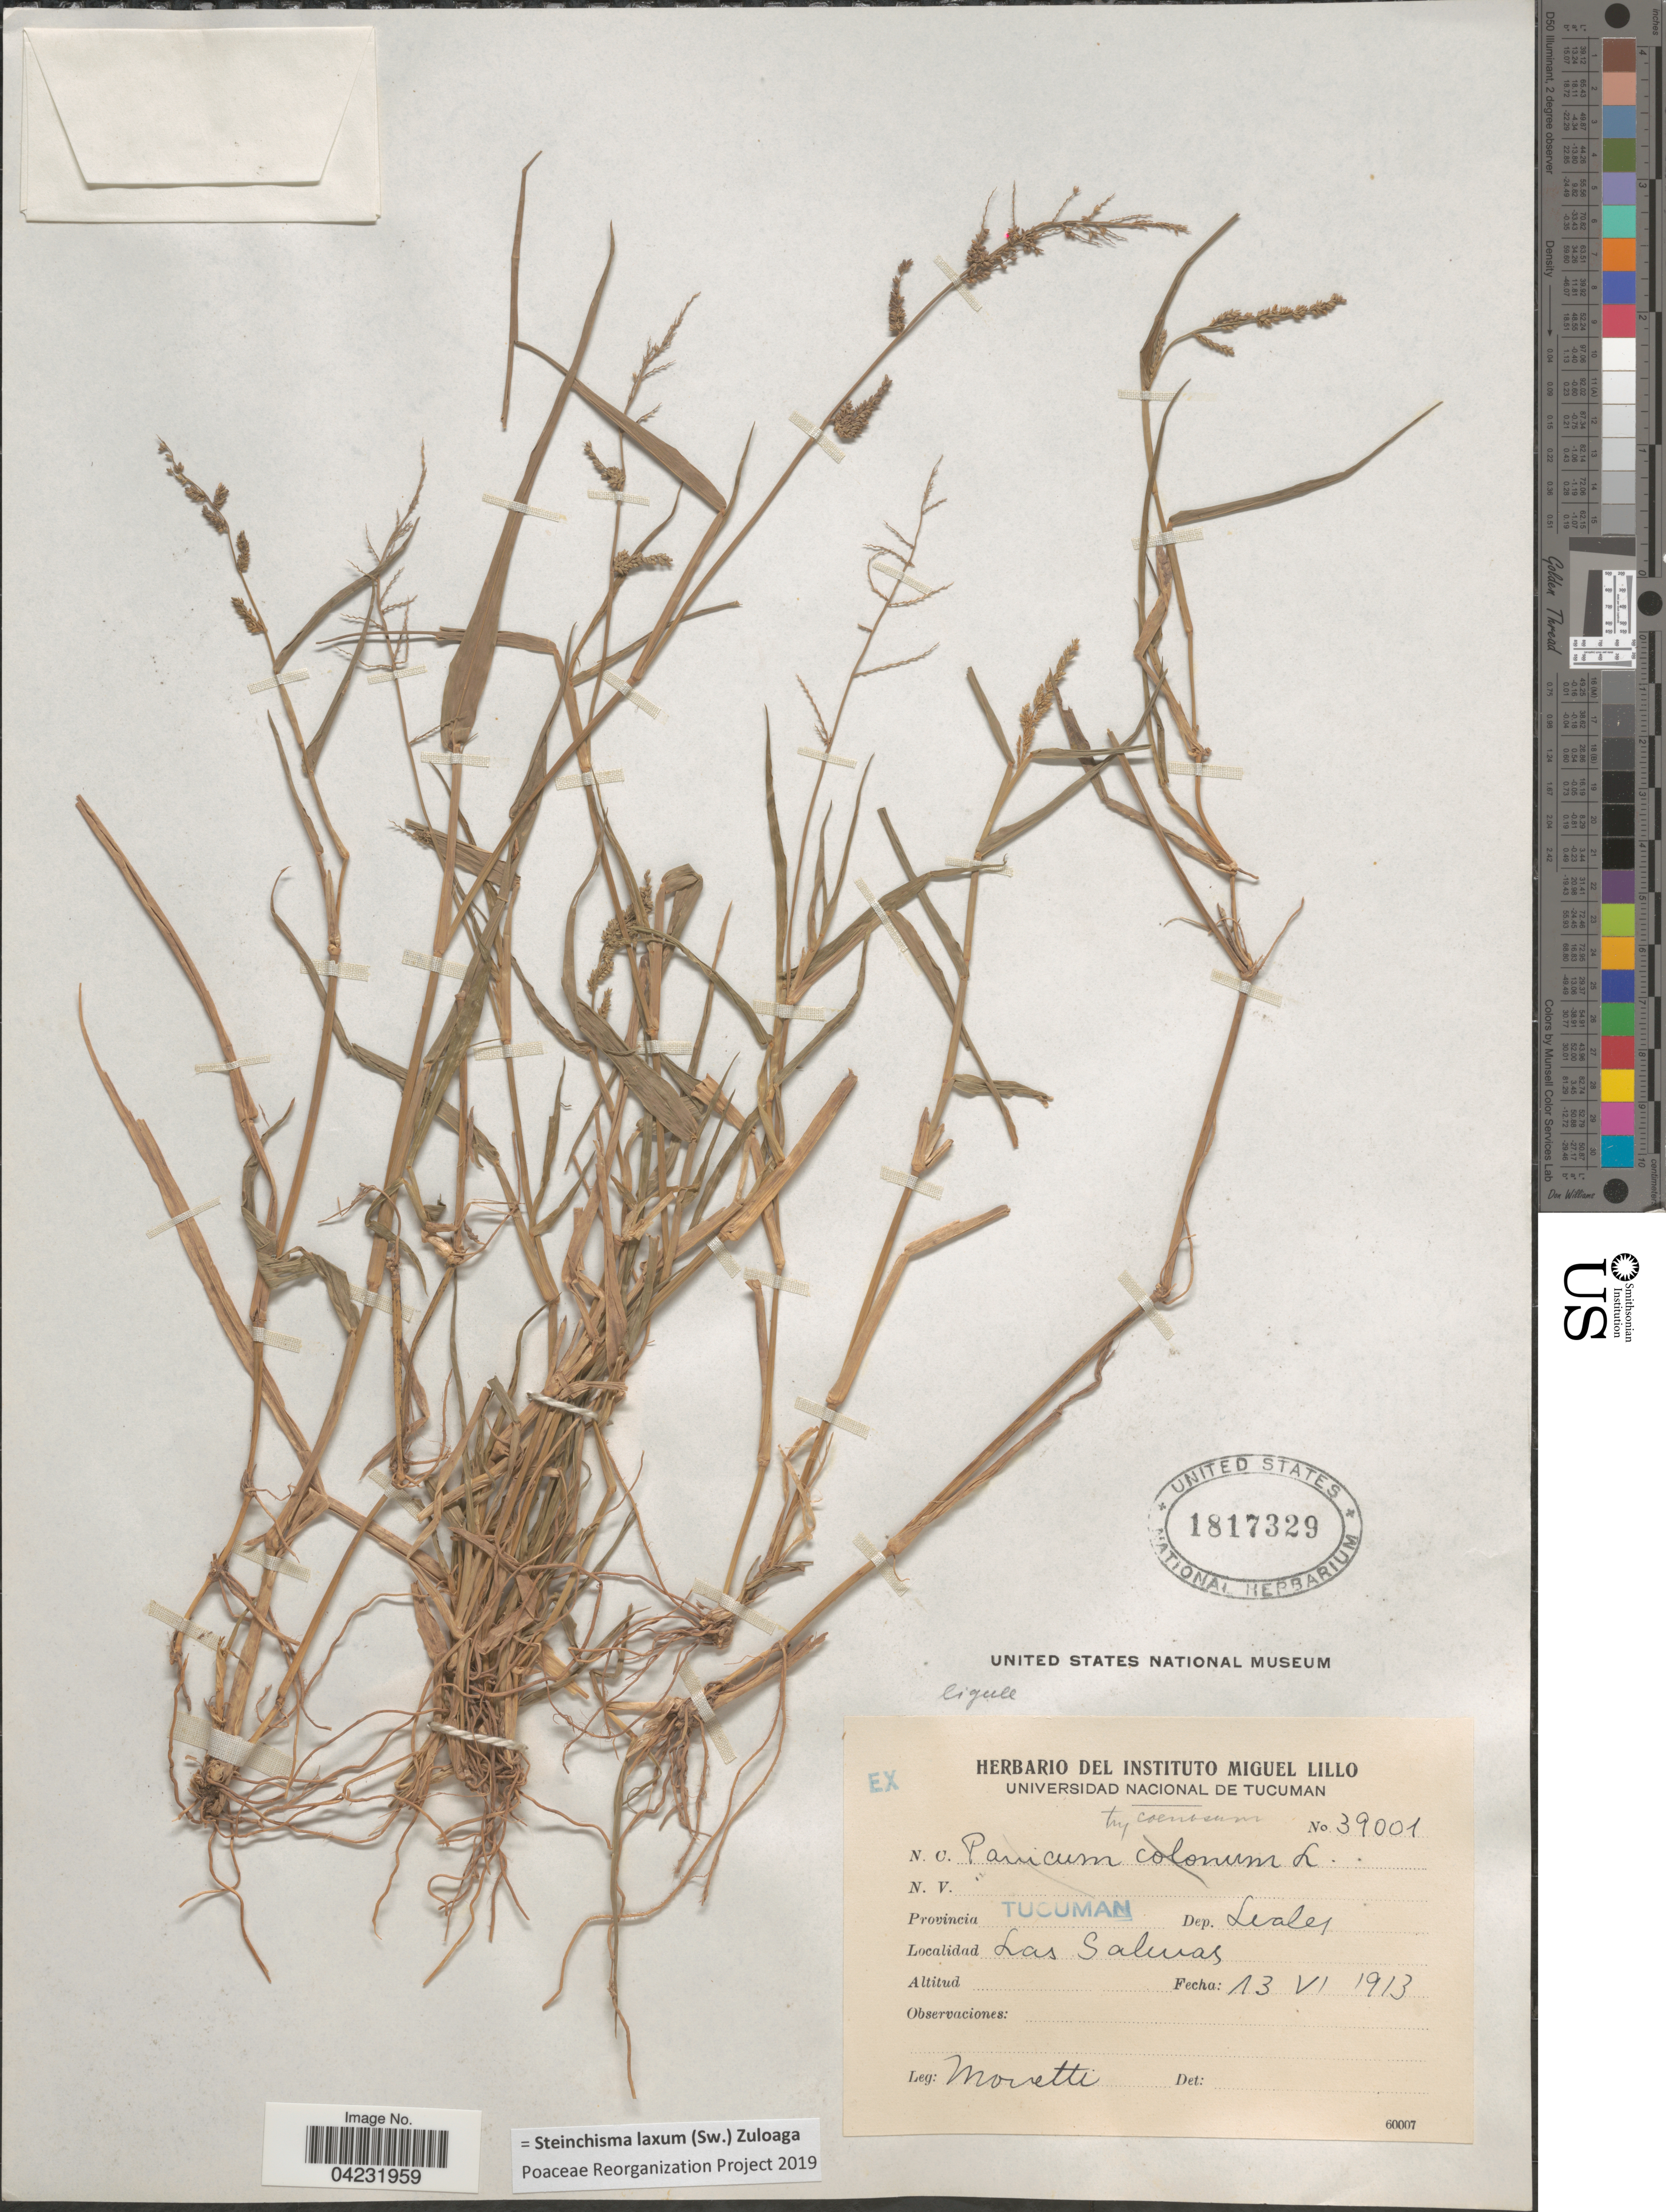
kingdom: Plantae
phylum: Tracheophyta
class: Liliopsida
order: Poales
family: Poaceae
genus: Steinchisma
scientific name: Steinchisma laxum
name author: (Sw.) Zuloaga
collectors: -. Moretti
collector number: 39001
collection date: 1913-06-13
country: Argentina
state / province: Tucuman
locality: Dep. Leales. Las Salinas.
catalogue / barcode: US 1817329